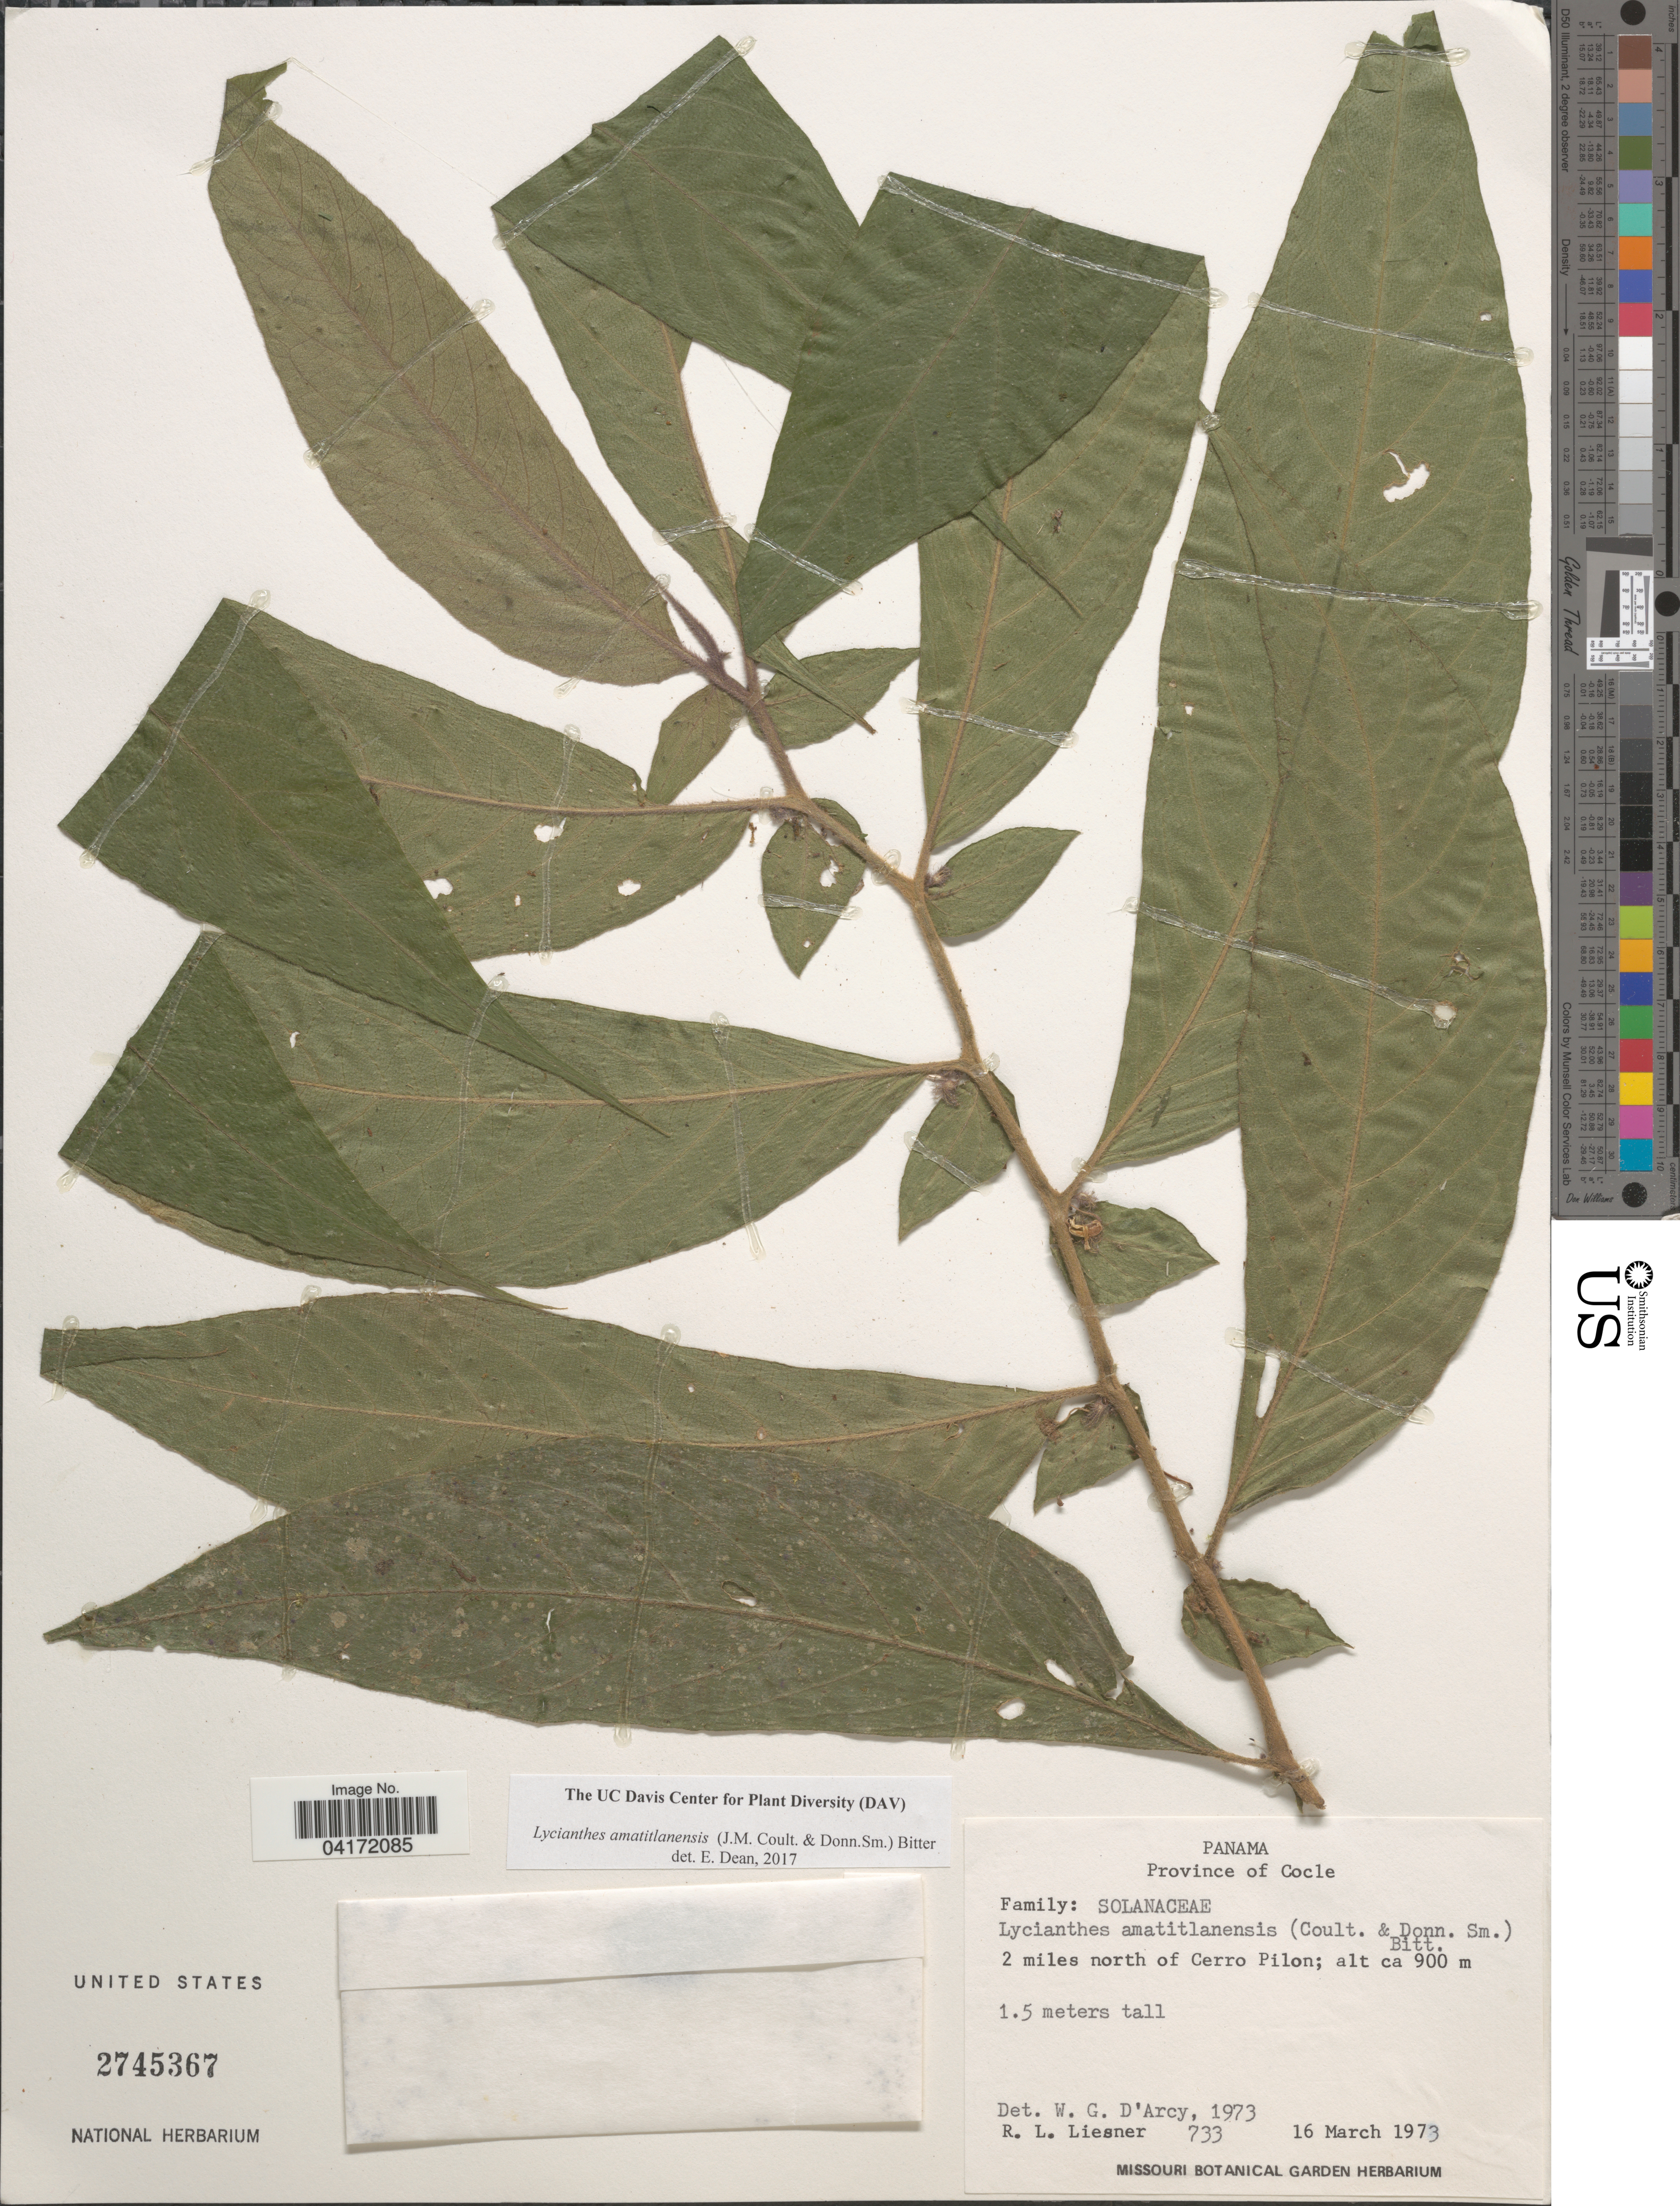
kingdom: Plantae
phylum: Tracheophyta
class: Magnoliopsida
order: Solanales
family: Solanaceae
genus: Lycianthes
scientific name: Lycianthes amatitlanensis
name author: (J.M. Coult. & Donn. Sm.) Bitter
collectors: R. L. Liesner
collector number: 733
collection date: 1973-03-16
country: Panama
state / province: Cocle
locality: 2 miles north of Cerro Pilon.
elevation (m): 900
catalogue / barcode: US 2745367